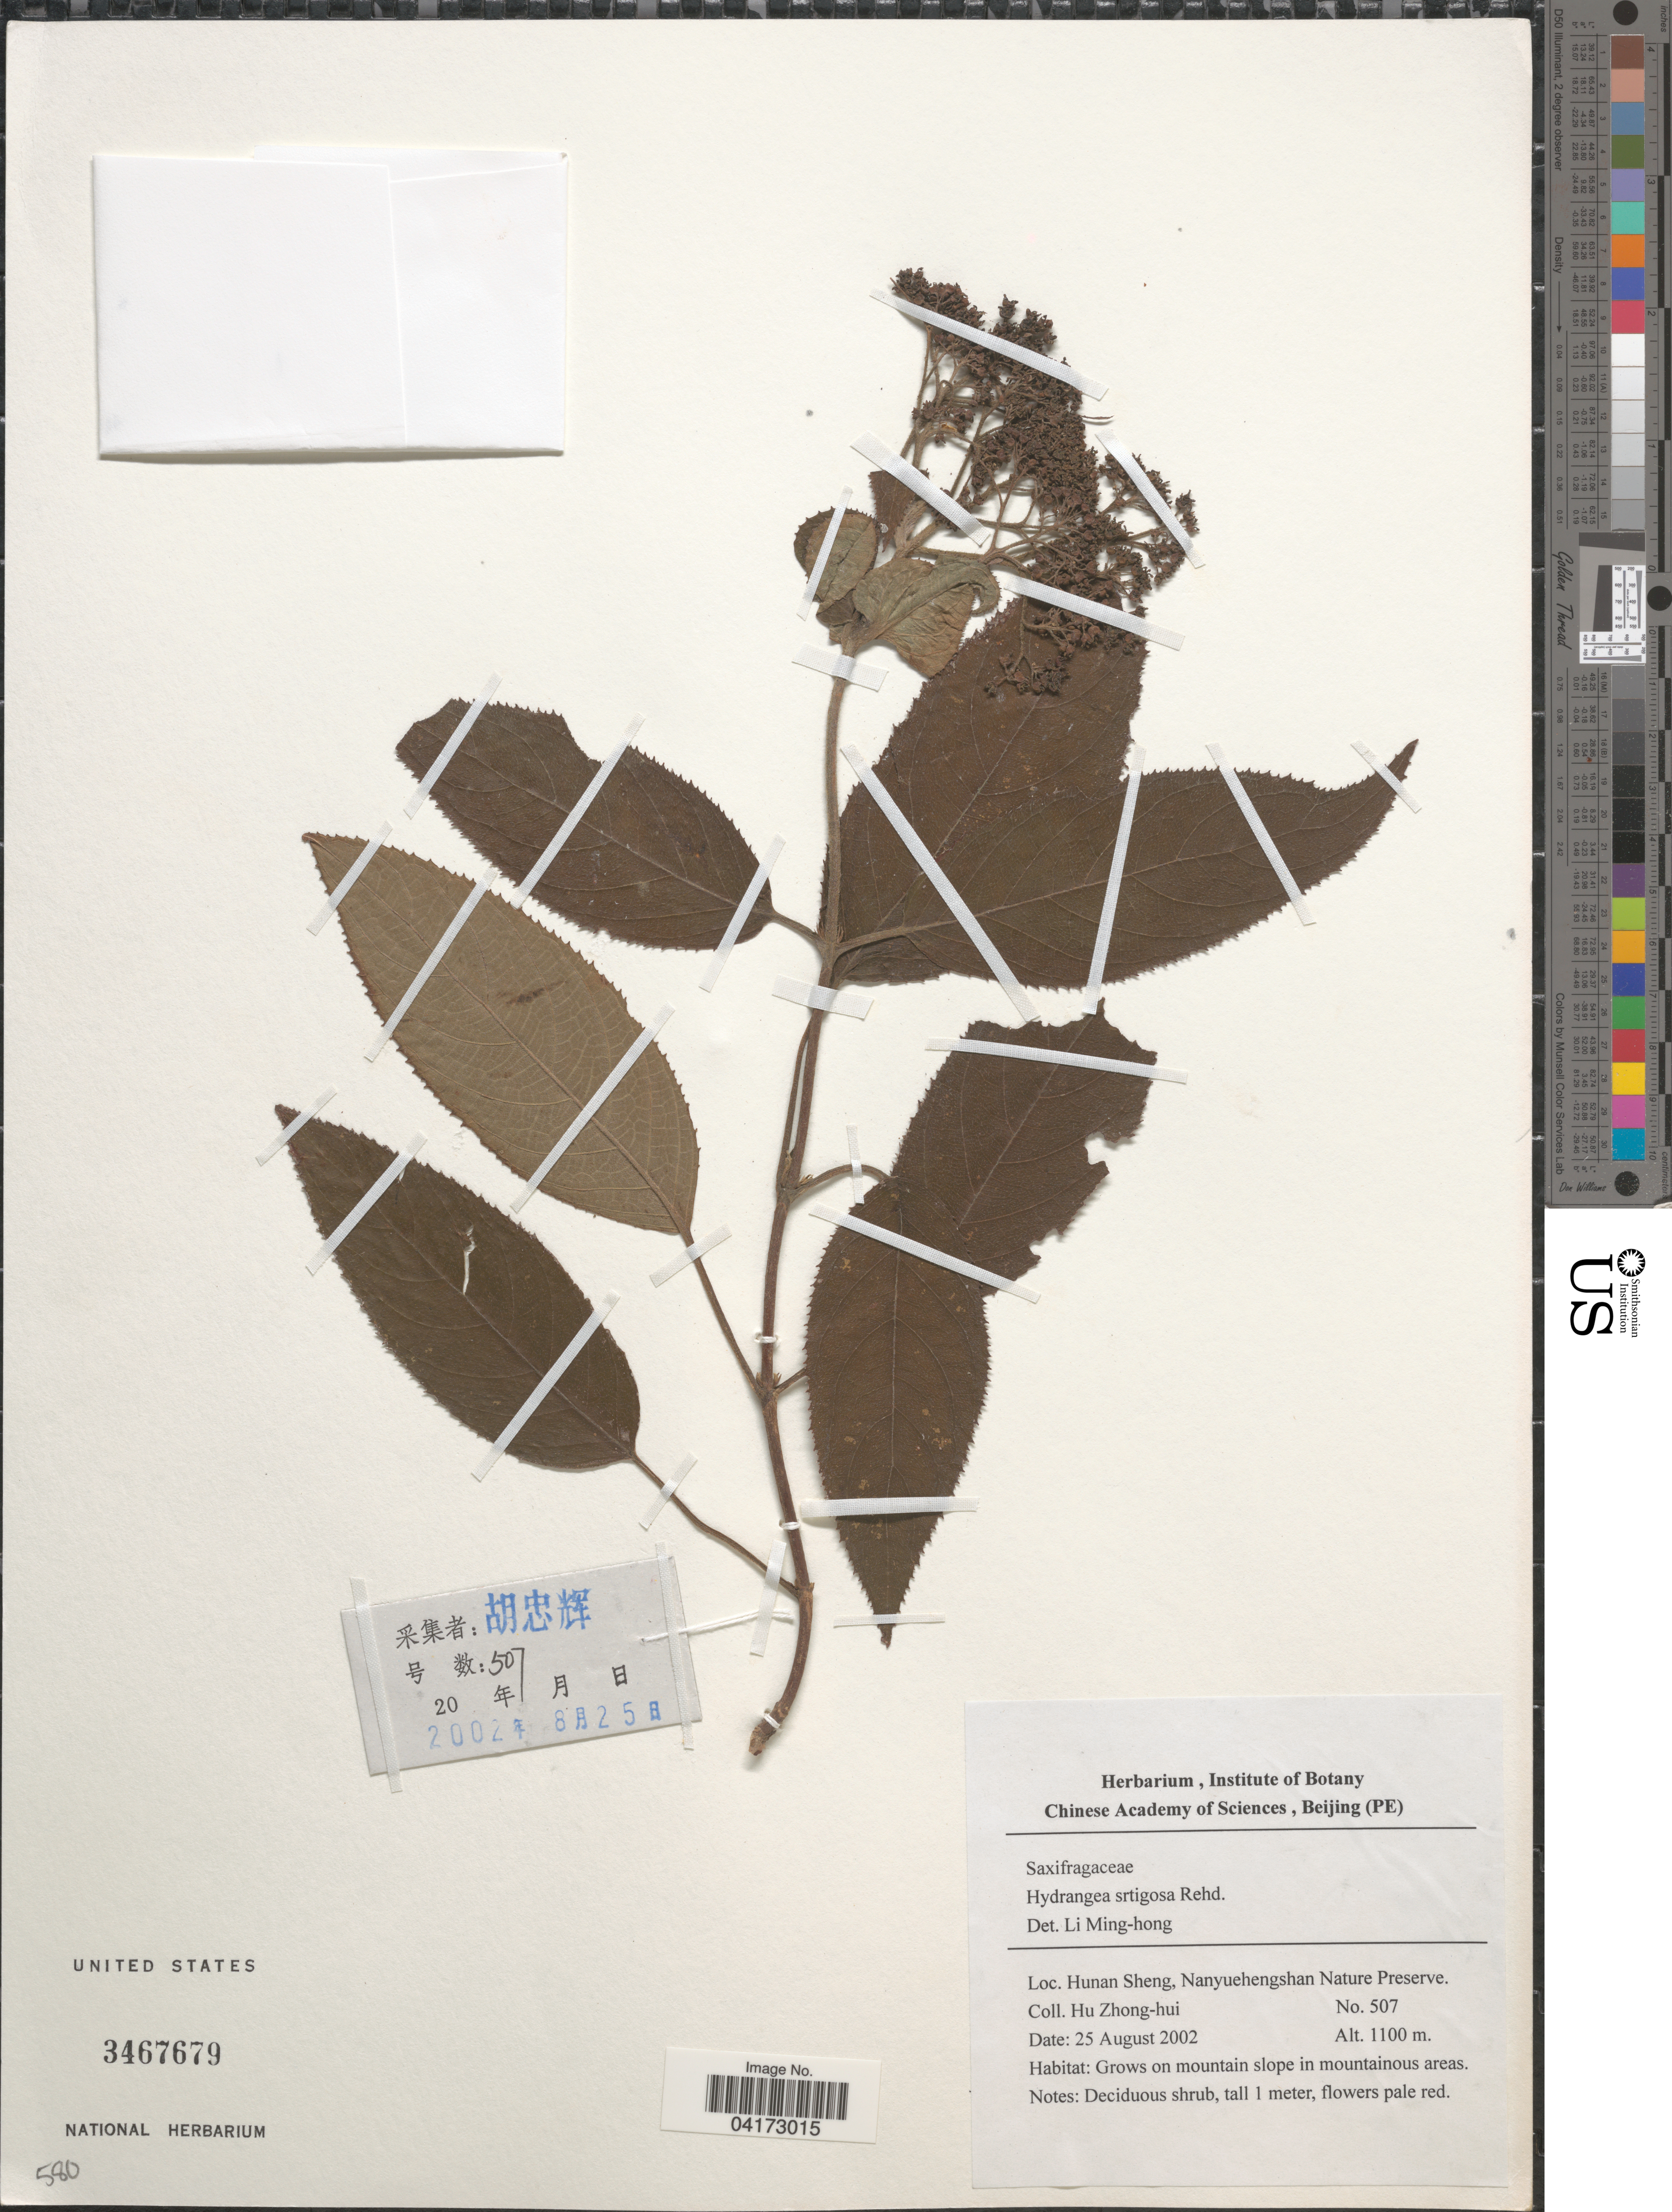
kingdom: Plantae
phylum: Tracheophyta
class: Magnoliopsida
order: Cornales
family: Hydrangeaceae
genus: Hydrangea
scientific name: Hydrangea strigosa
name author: Rehder in Sarg.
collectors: Z. H. Hu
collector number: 507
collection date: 2002-08-25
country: China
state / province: Hunan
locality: Hunan Sheng, Nanyuehengshan Nature Preserve.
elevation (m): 1100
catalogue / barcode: US 3467679